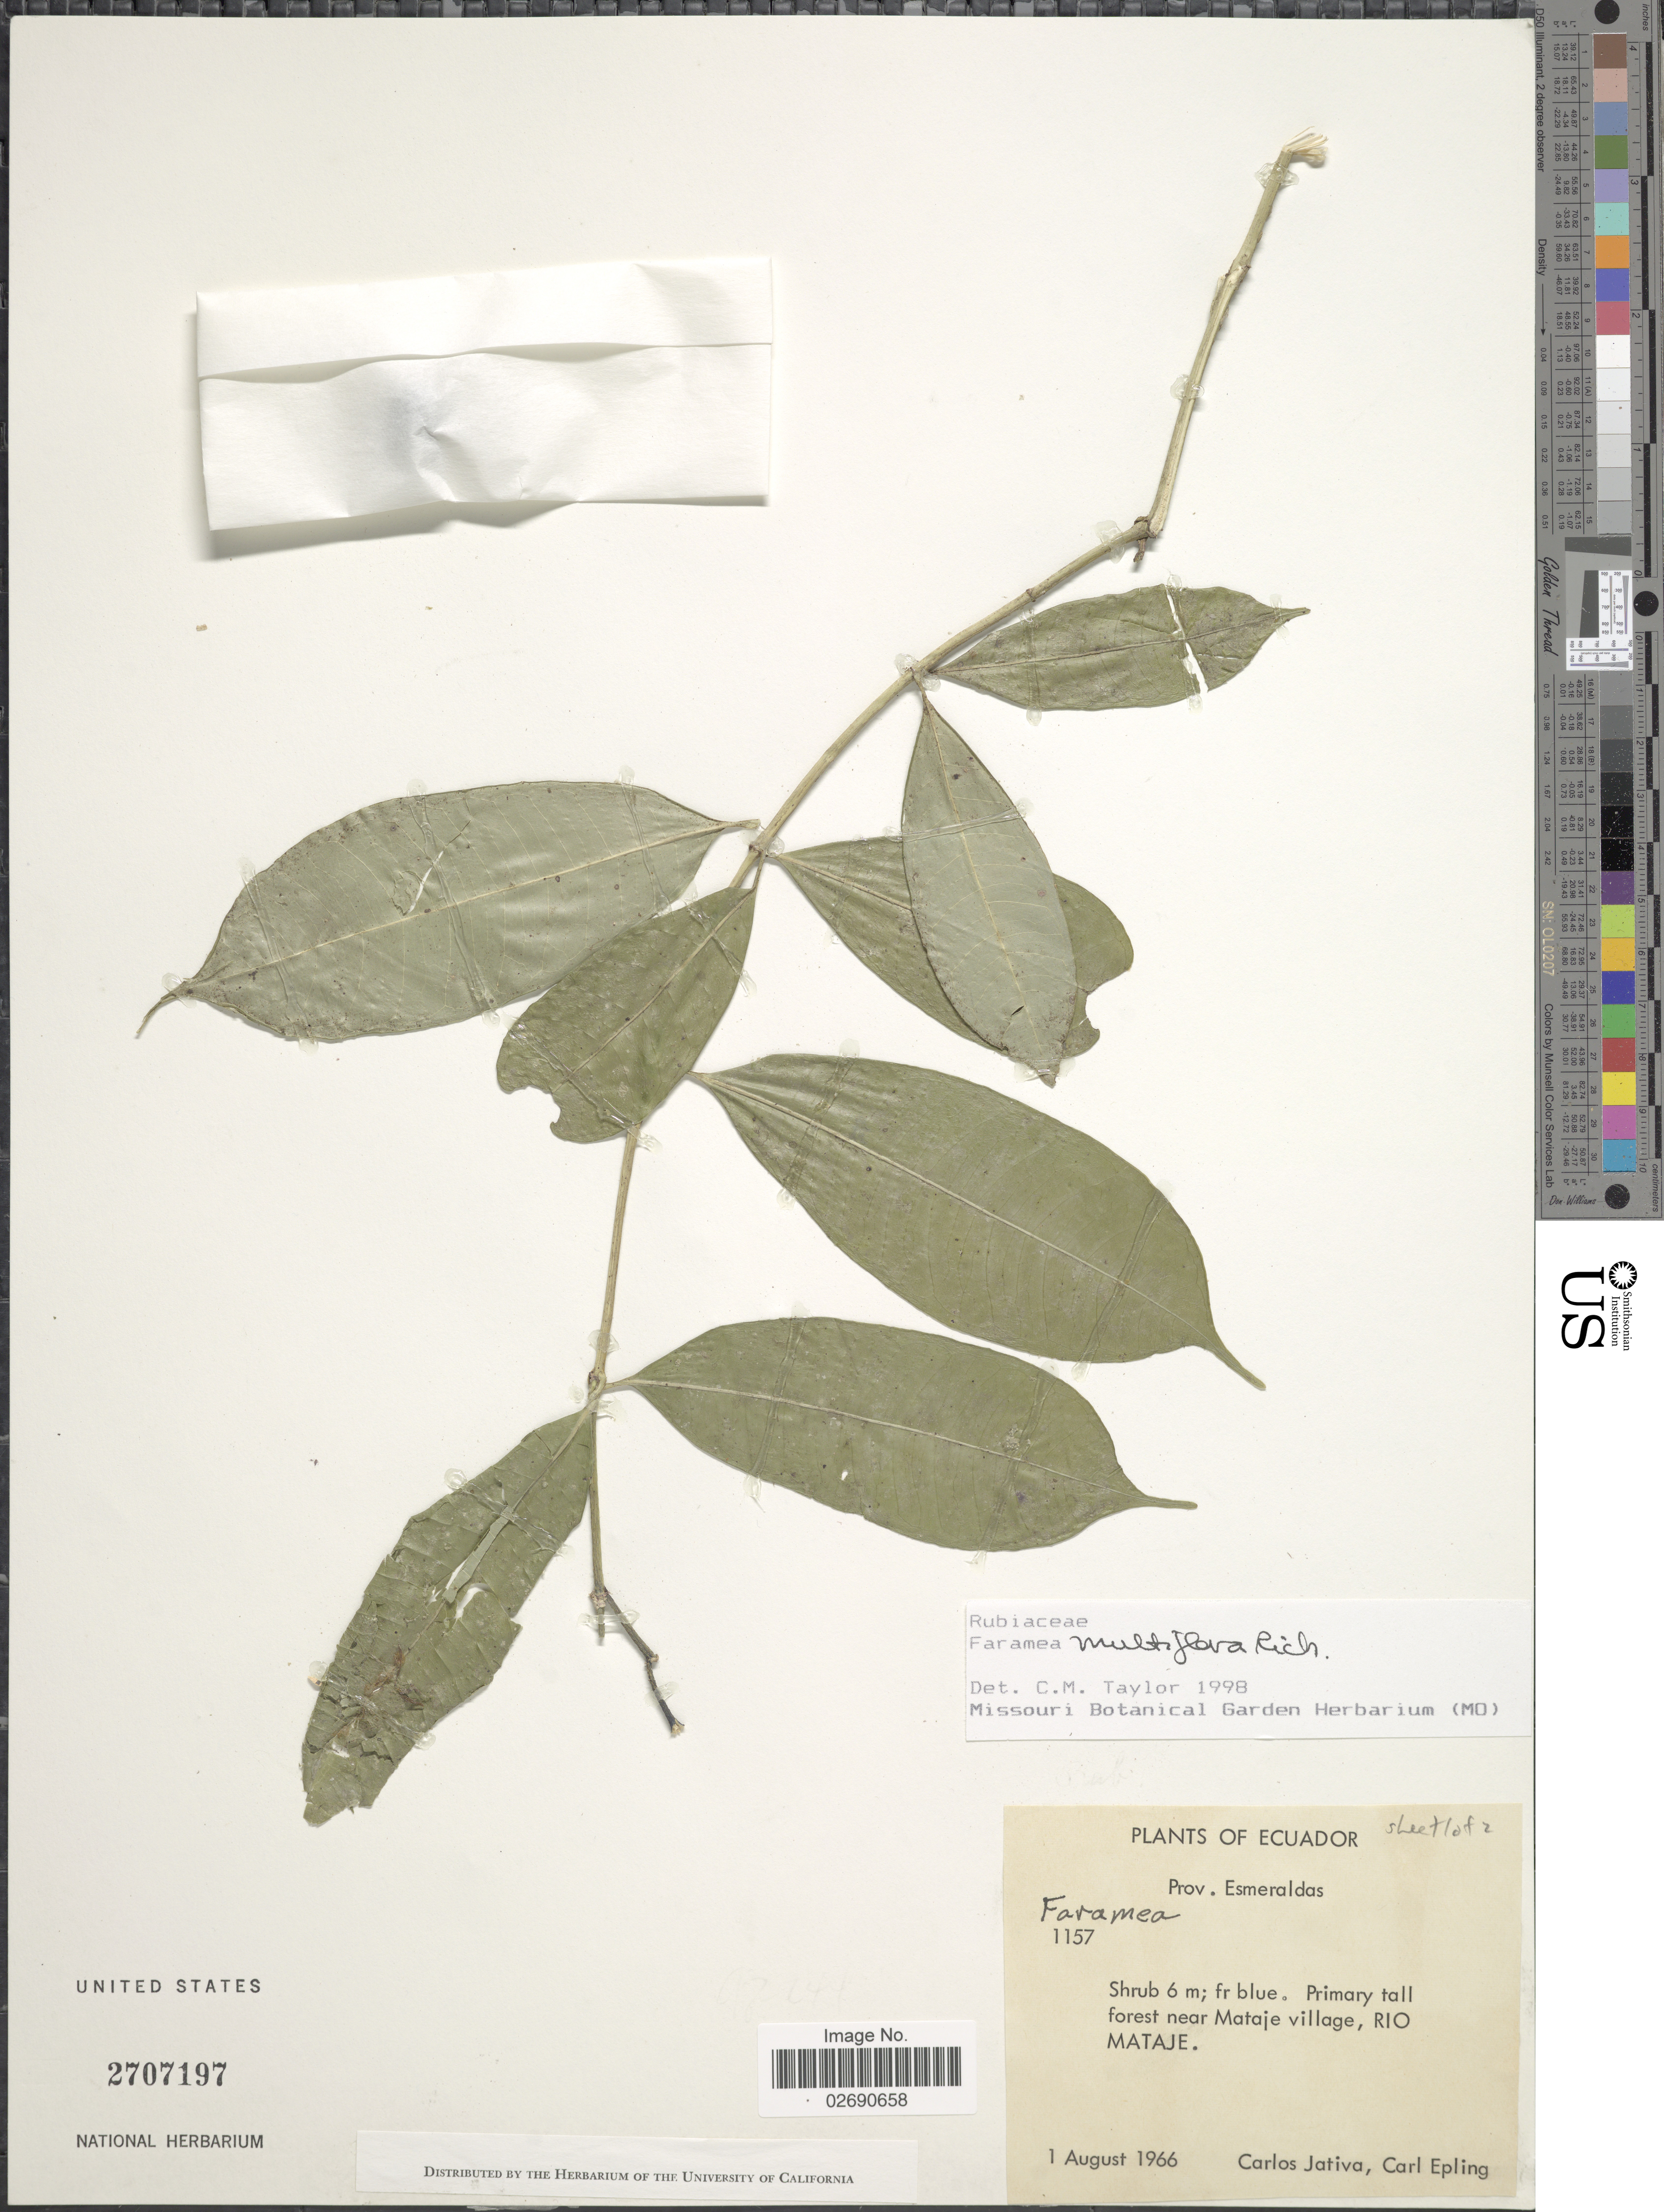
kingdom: Plantae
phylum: Tracheophyta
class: Magnoliopsida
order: Gentianales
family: Rubiaceae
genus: Faramea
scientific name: Faramea multiflora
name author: A. Rich. ex DC.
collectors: C. D. Játiva & C. C. Epling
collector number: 1157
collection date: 1966-08-01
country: Ecuador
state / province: Esmeraldas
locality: Primary tall forest near Mataje village, Rio Mataje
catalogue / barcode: US 2707197